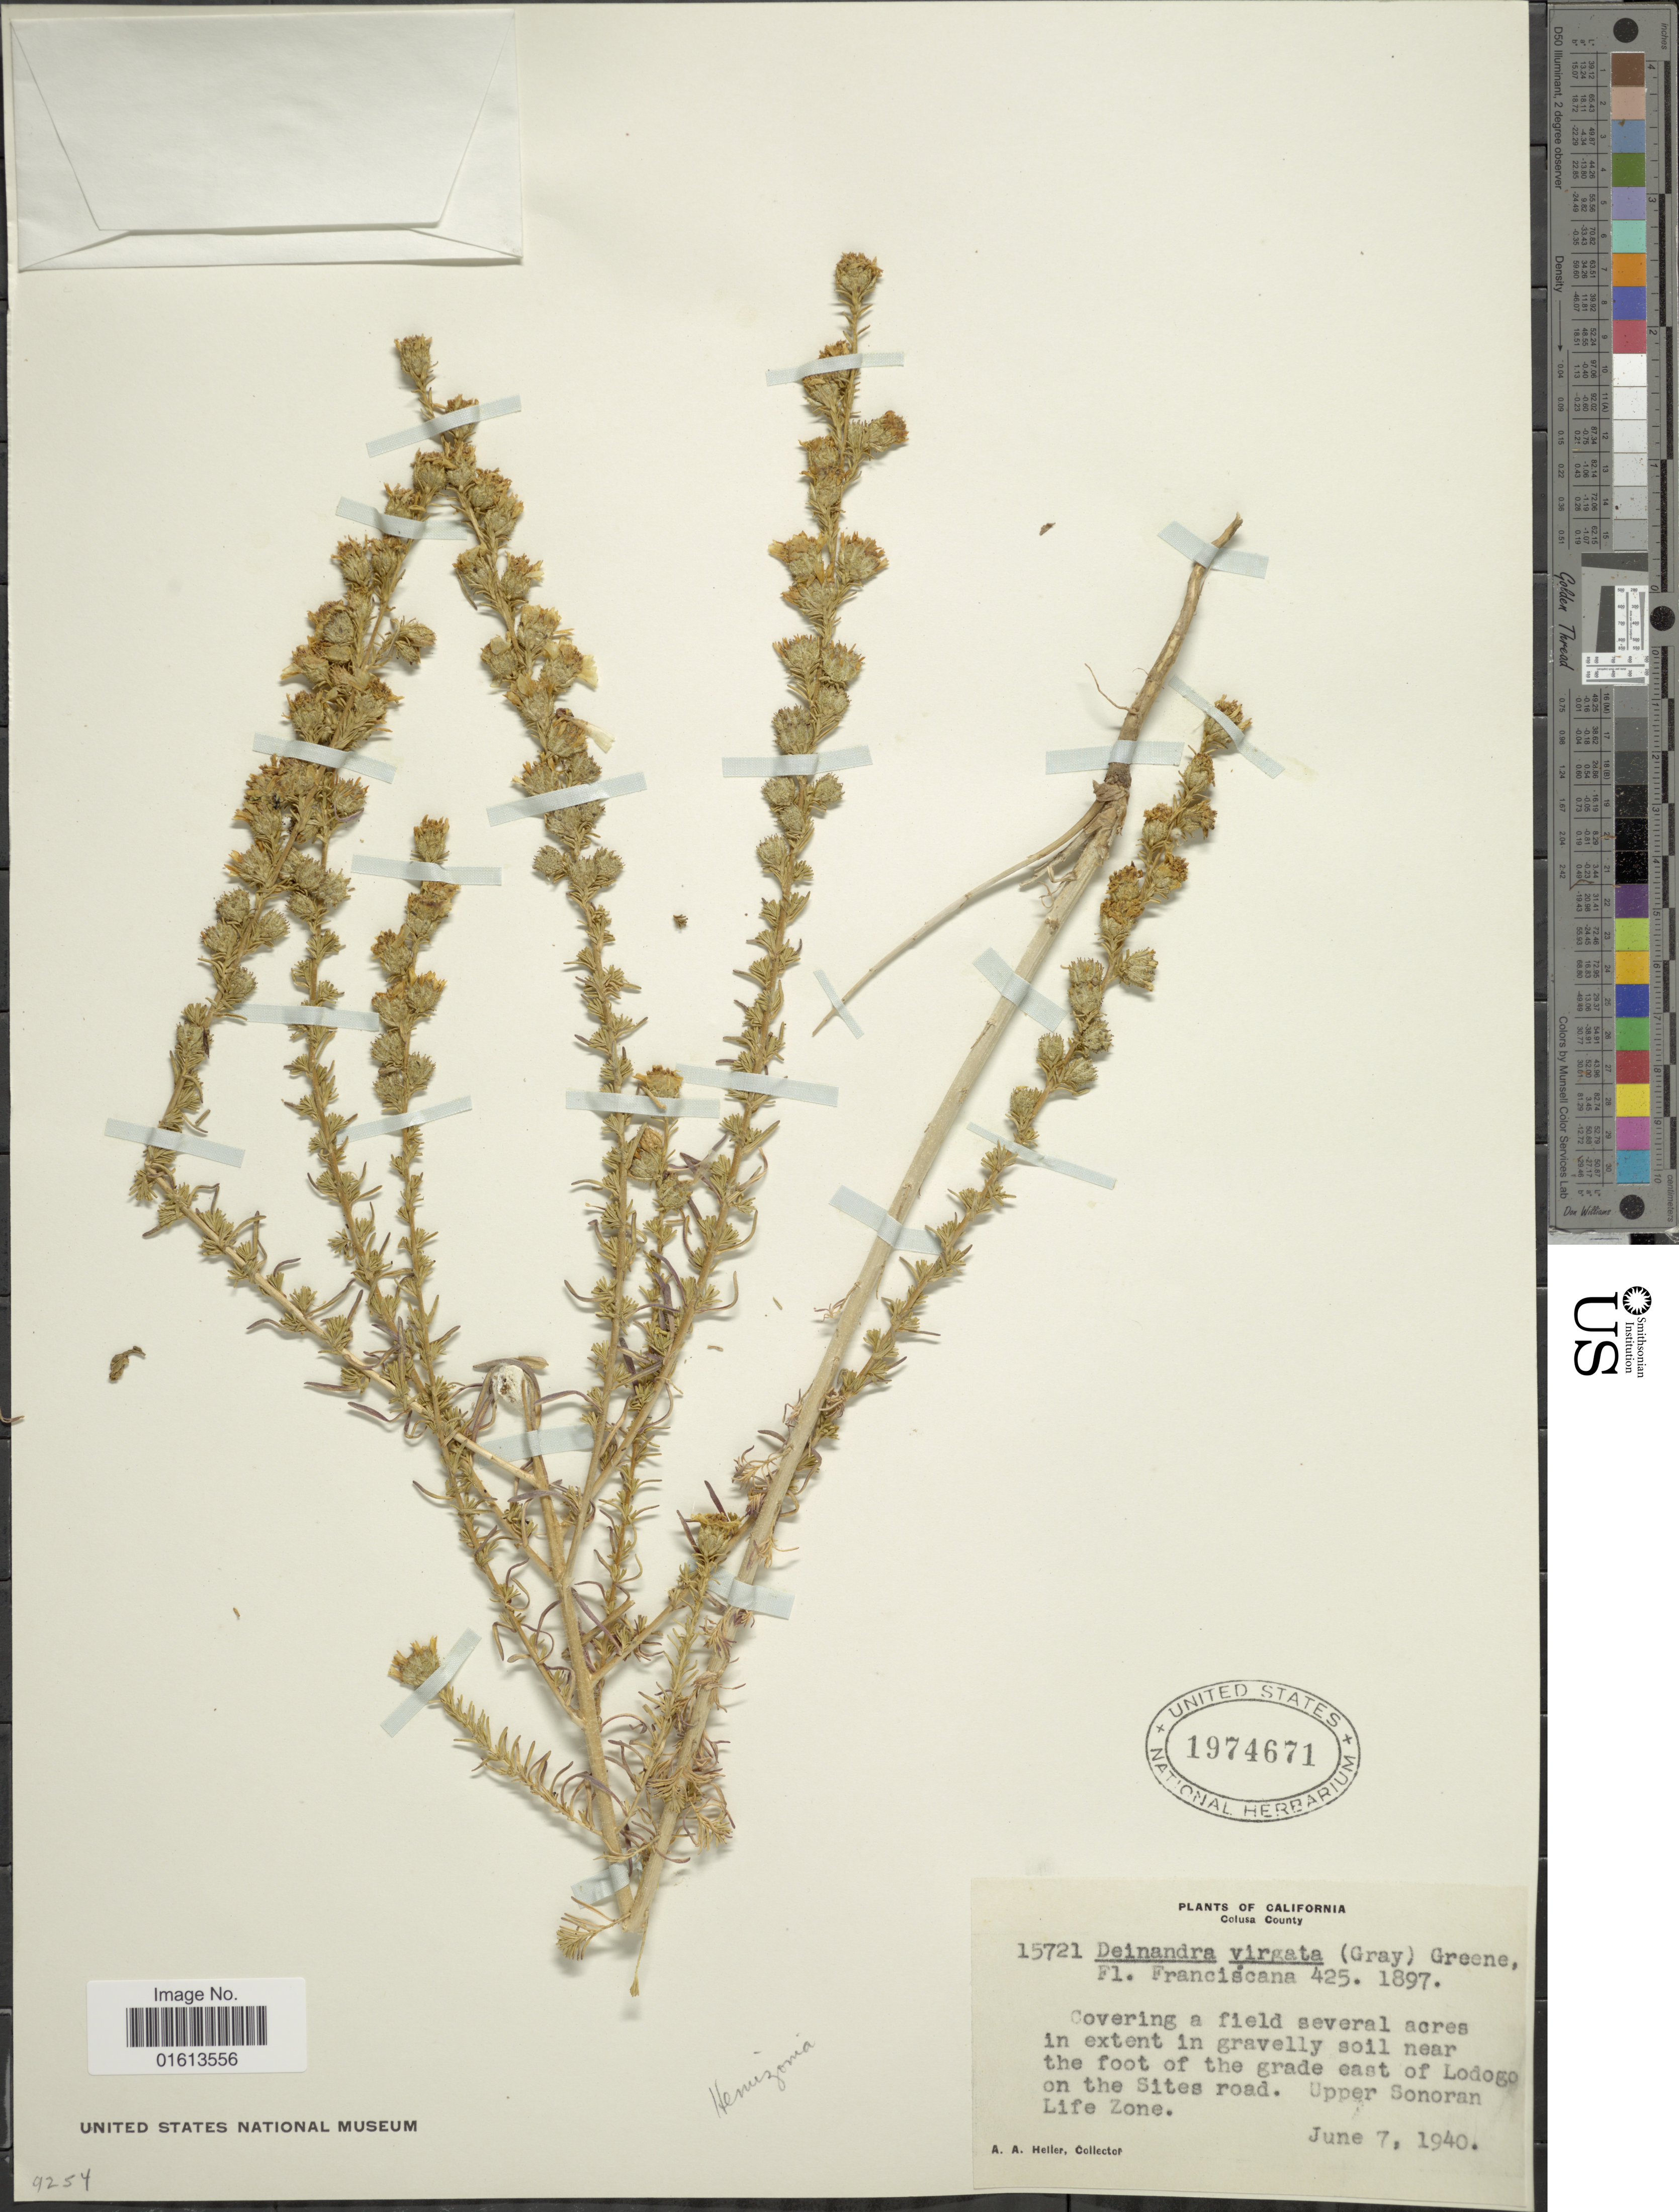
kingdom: Plantae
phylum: Tracheophyta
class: Magnoliopsida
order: Asterales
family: Asteraceae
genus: Holocarpha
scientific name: Holocarpha virgata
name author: (A. Gray) D.D. Keck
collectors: A. A. Heller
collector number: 15721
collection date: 1940-06-07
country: United States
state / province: California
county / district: Colusa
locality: California. Colusa County. Covering a field in several acres in extent in gravelly soil near the foot of the grade east of Lodogo on the Sites road. Upper Sonora Life Zone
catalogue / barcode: US 1974671